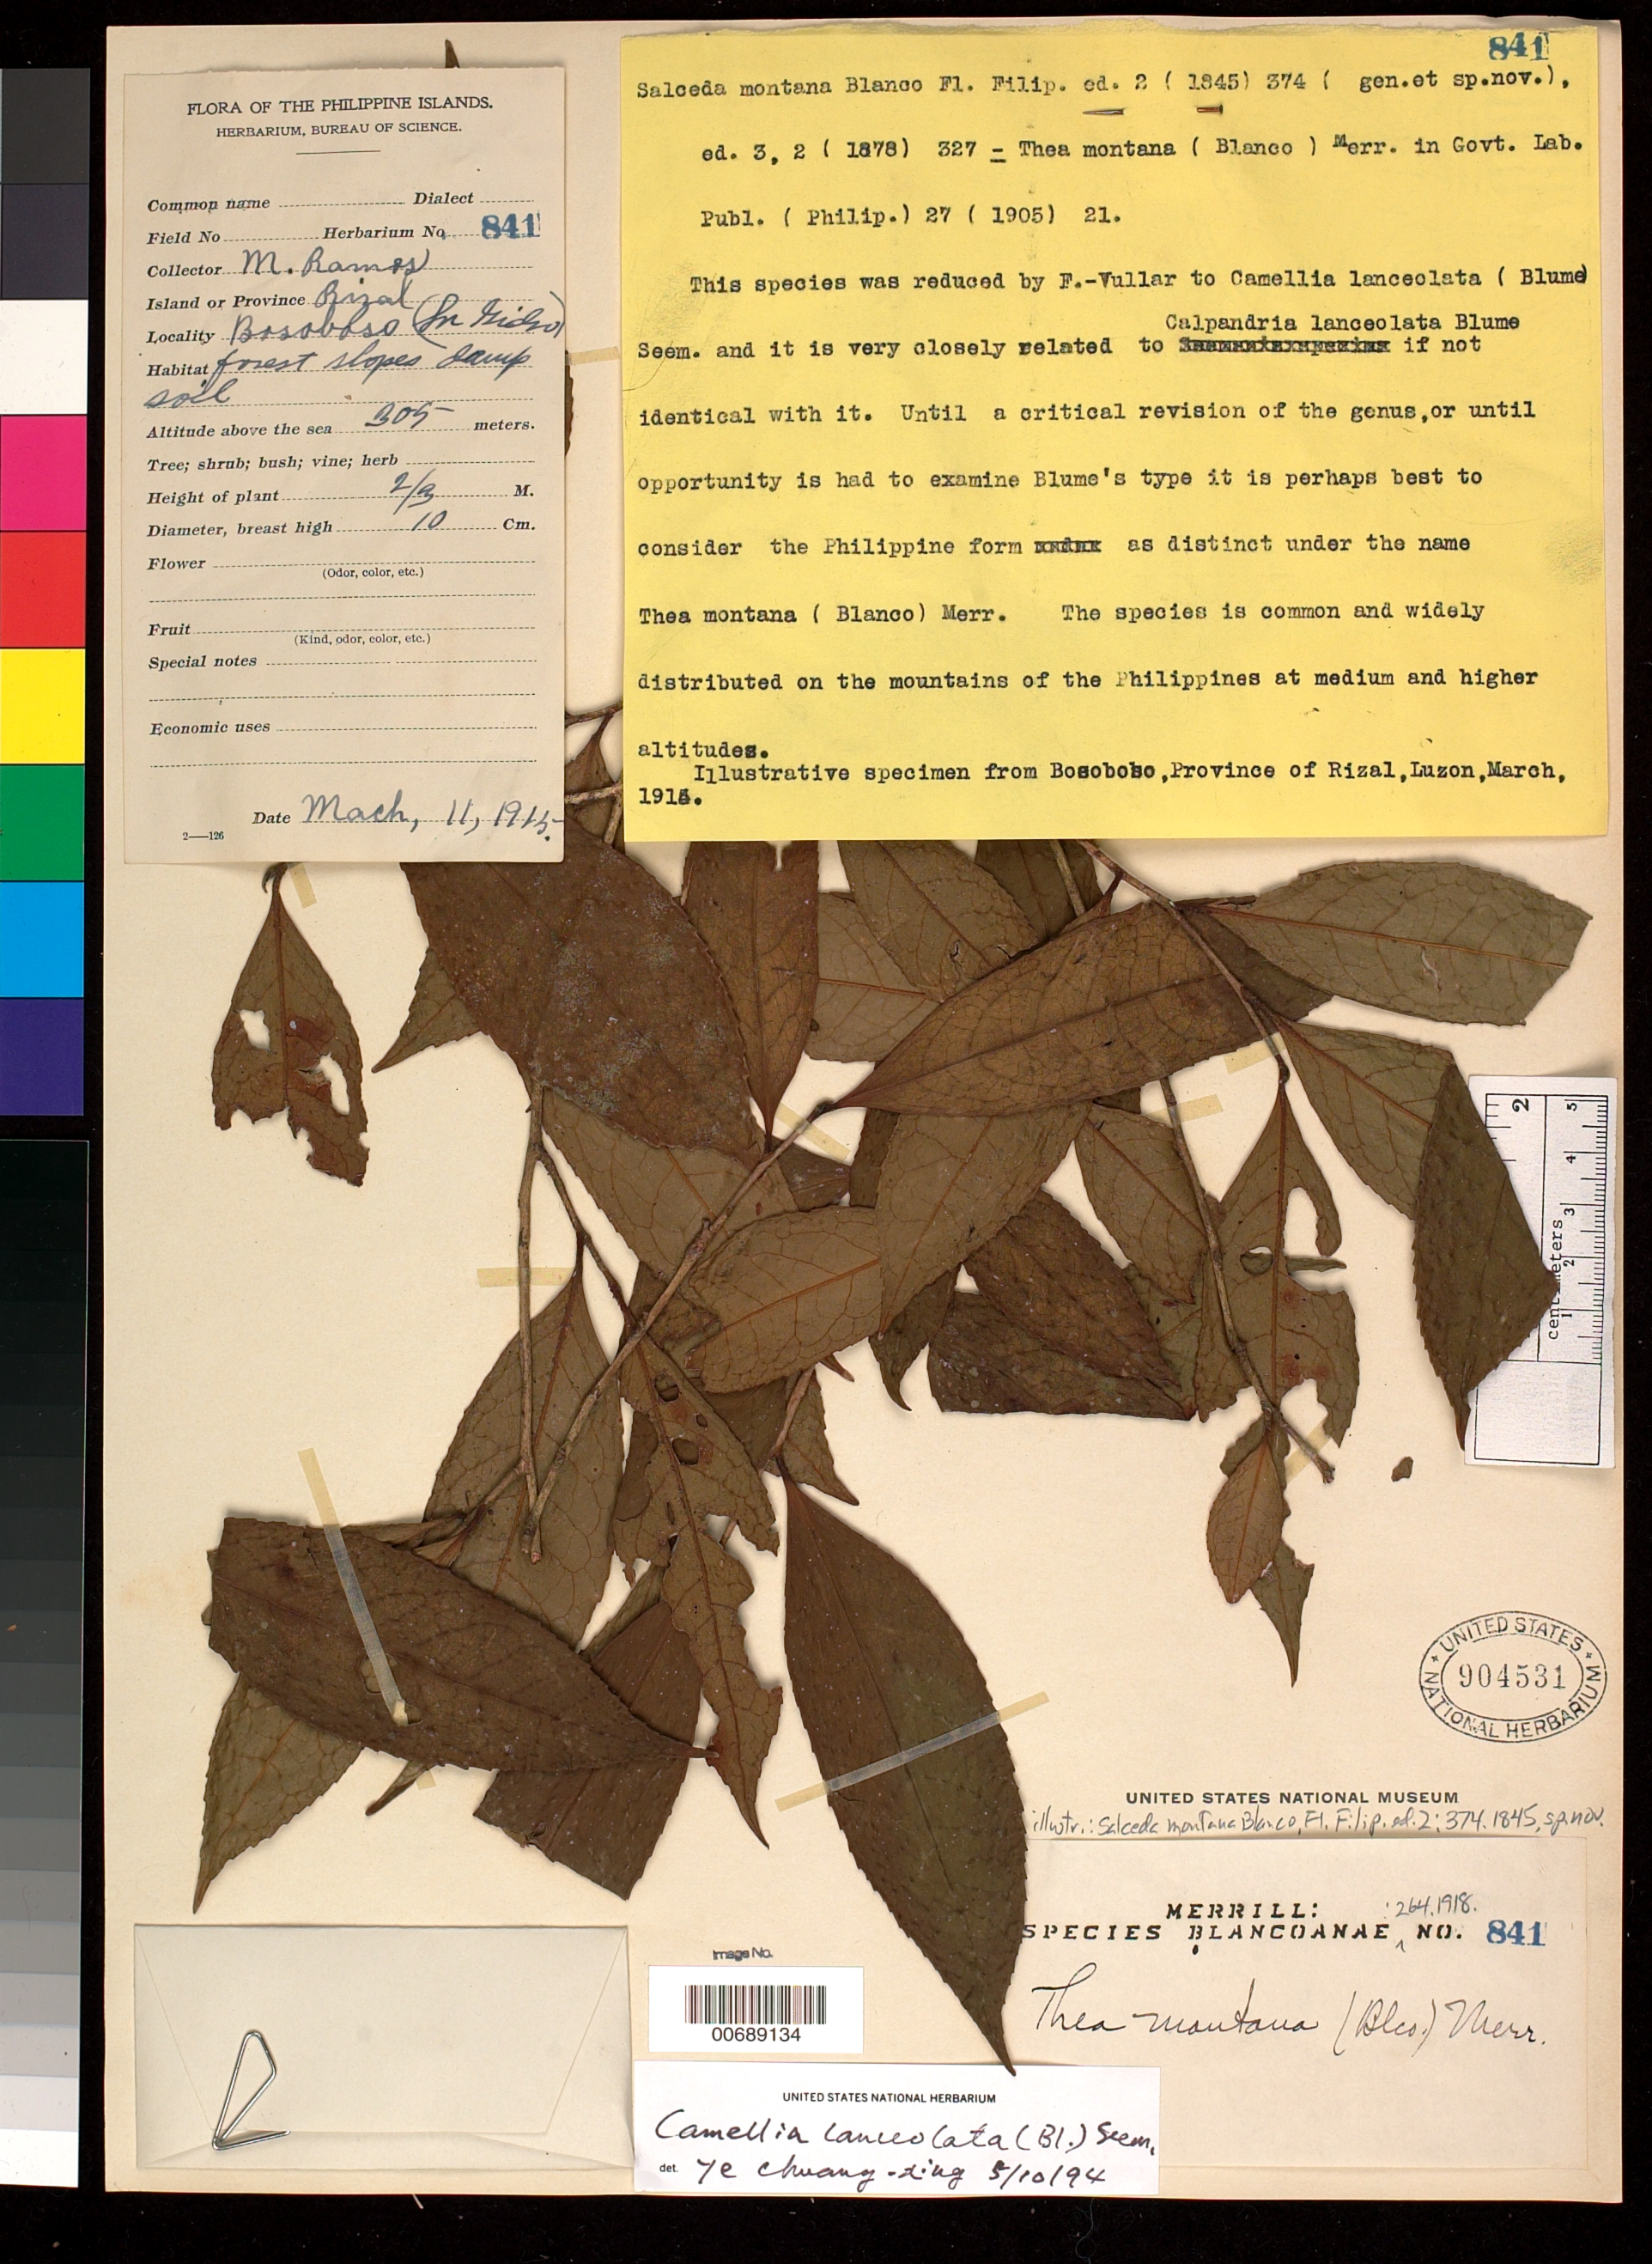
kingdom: Plantae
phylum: Tracheophyta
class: Magnoliopsida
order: Ericales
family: Theaceae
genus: Camellia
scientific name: Camellia lanceolata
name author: (Blume) Seem.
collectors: M. Ramos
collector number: Sp. Blancoan. 0841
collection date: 1915-03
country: Philippines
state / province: Calabarzon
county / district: Rizal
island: Luzon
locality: Bosoboso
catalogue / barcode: US 904531